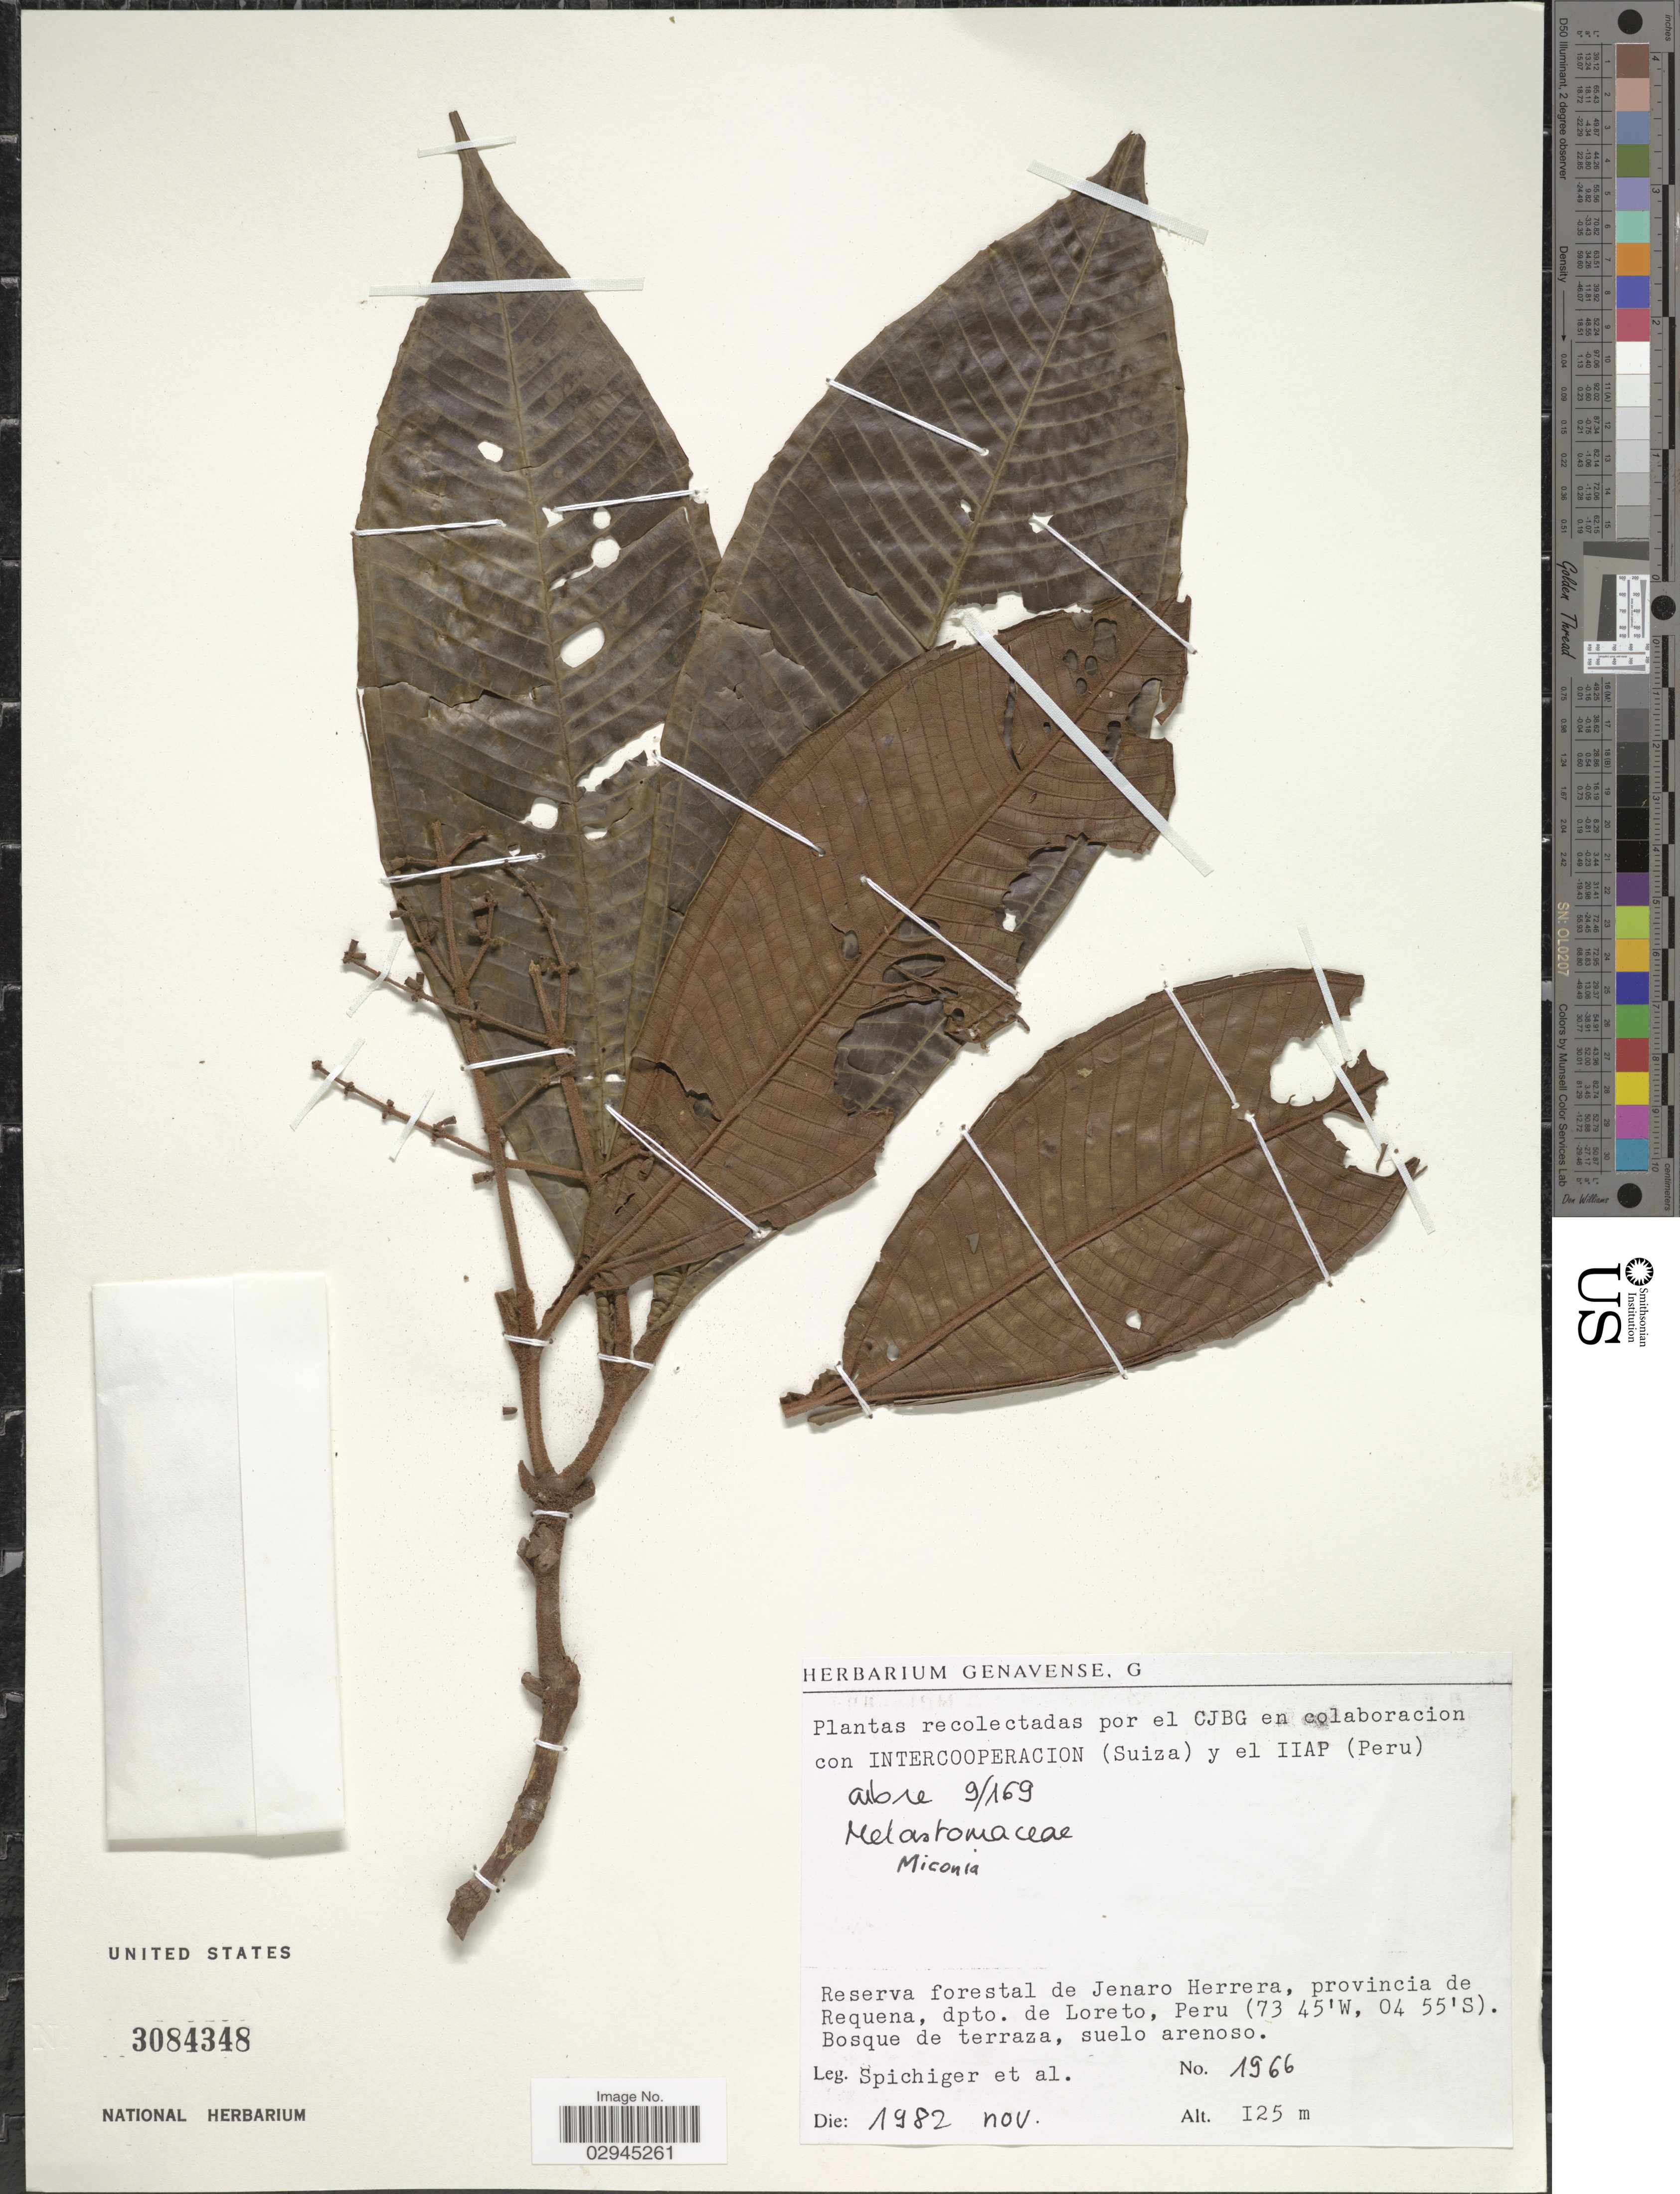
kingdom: Plantae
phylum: Tracheophyta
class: Magnoliopsida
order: Myrtales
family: Melastomataceae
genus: Miconia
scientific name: Miconia sp.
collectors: Spichiger & et al.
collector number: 1966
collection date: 1982-11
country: Peru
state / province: Loreto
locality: Reserva forestal de Jenaro Herrera, provincia de Requena, dpto. de Loreto.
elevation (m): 125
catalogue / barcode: US 3084348